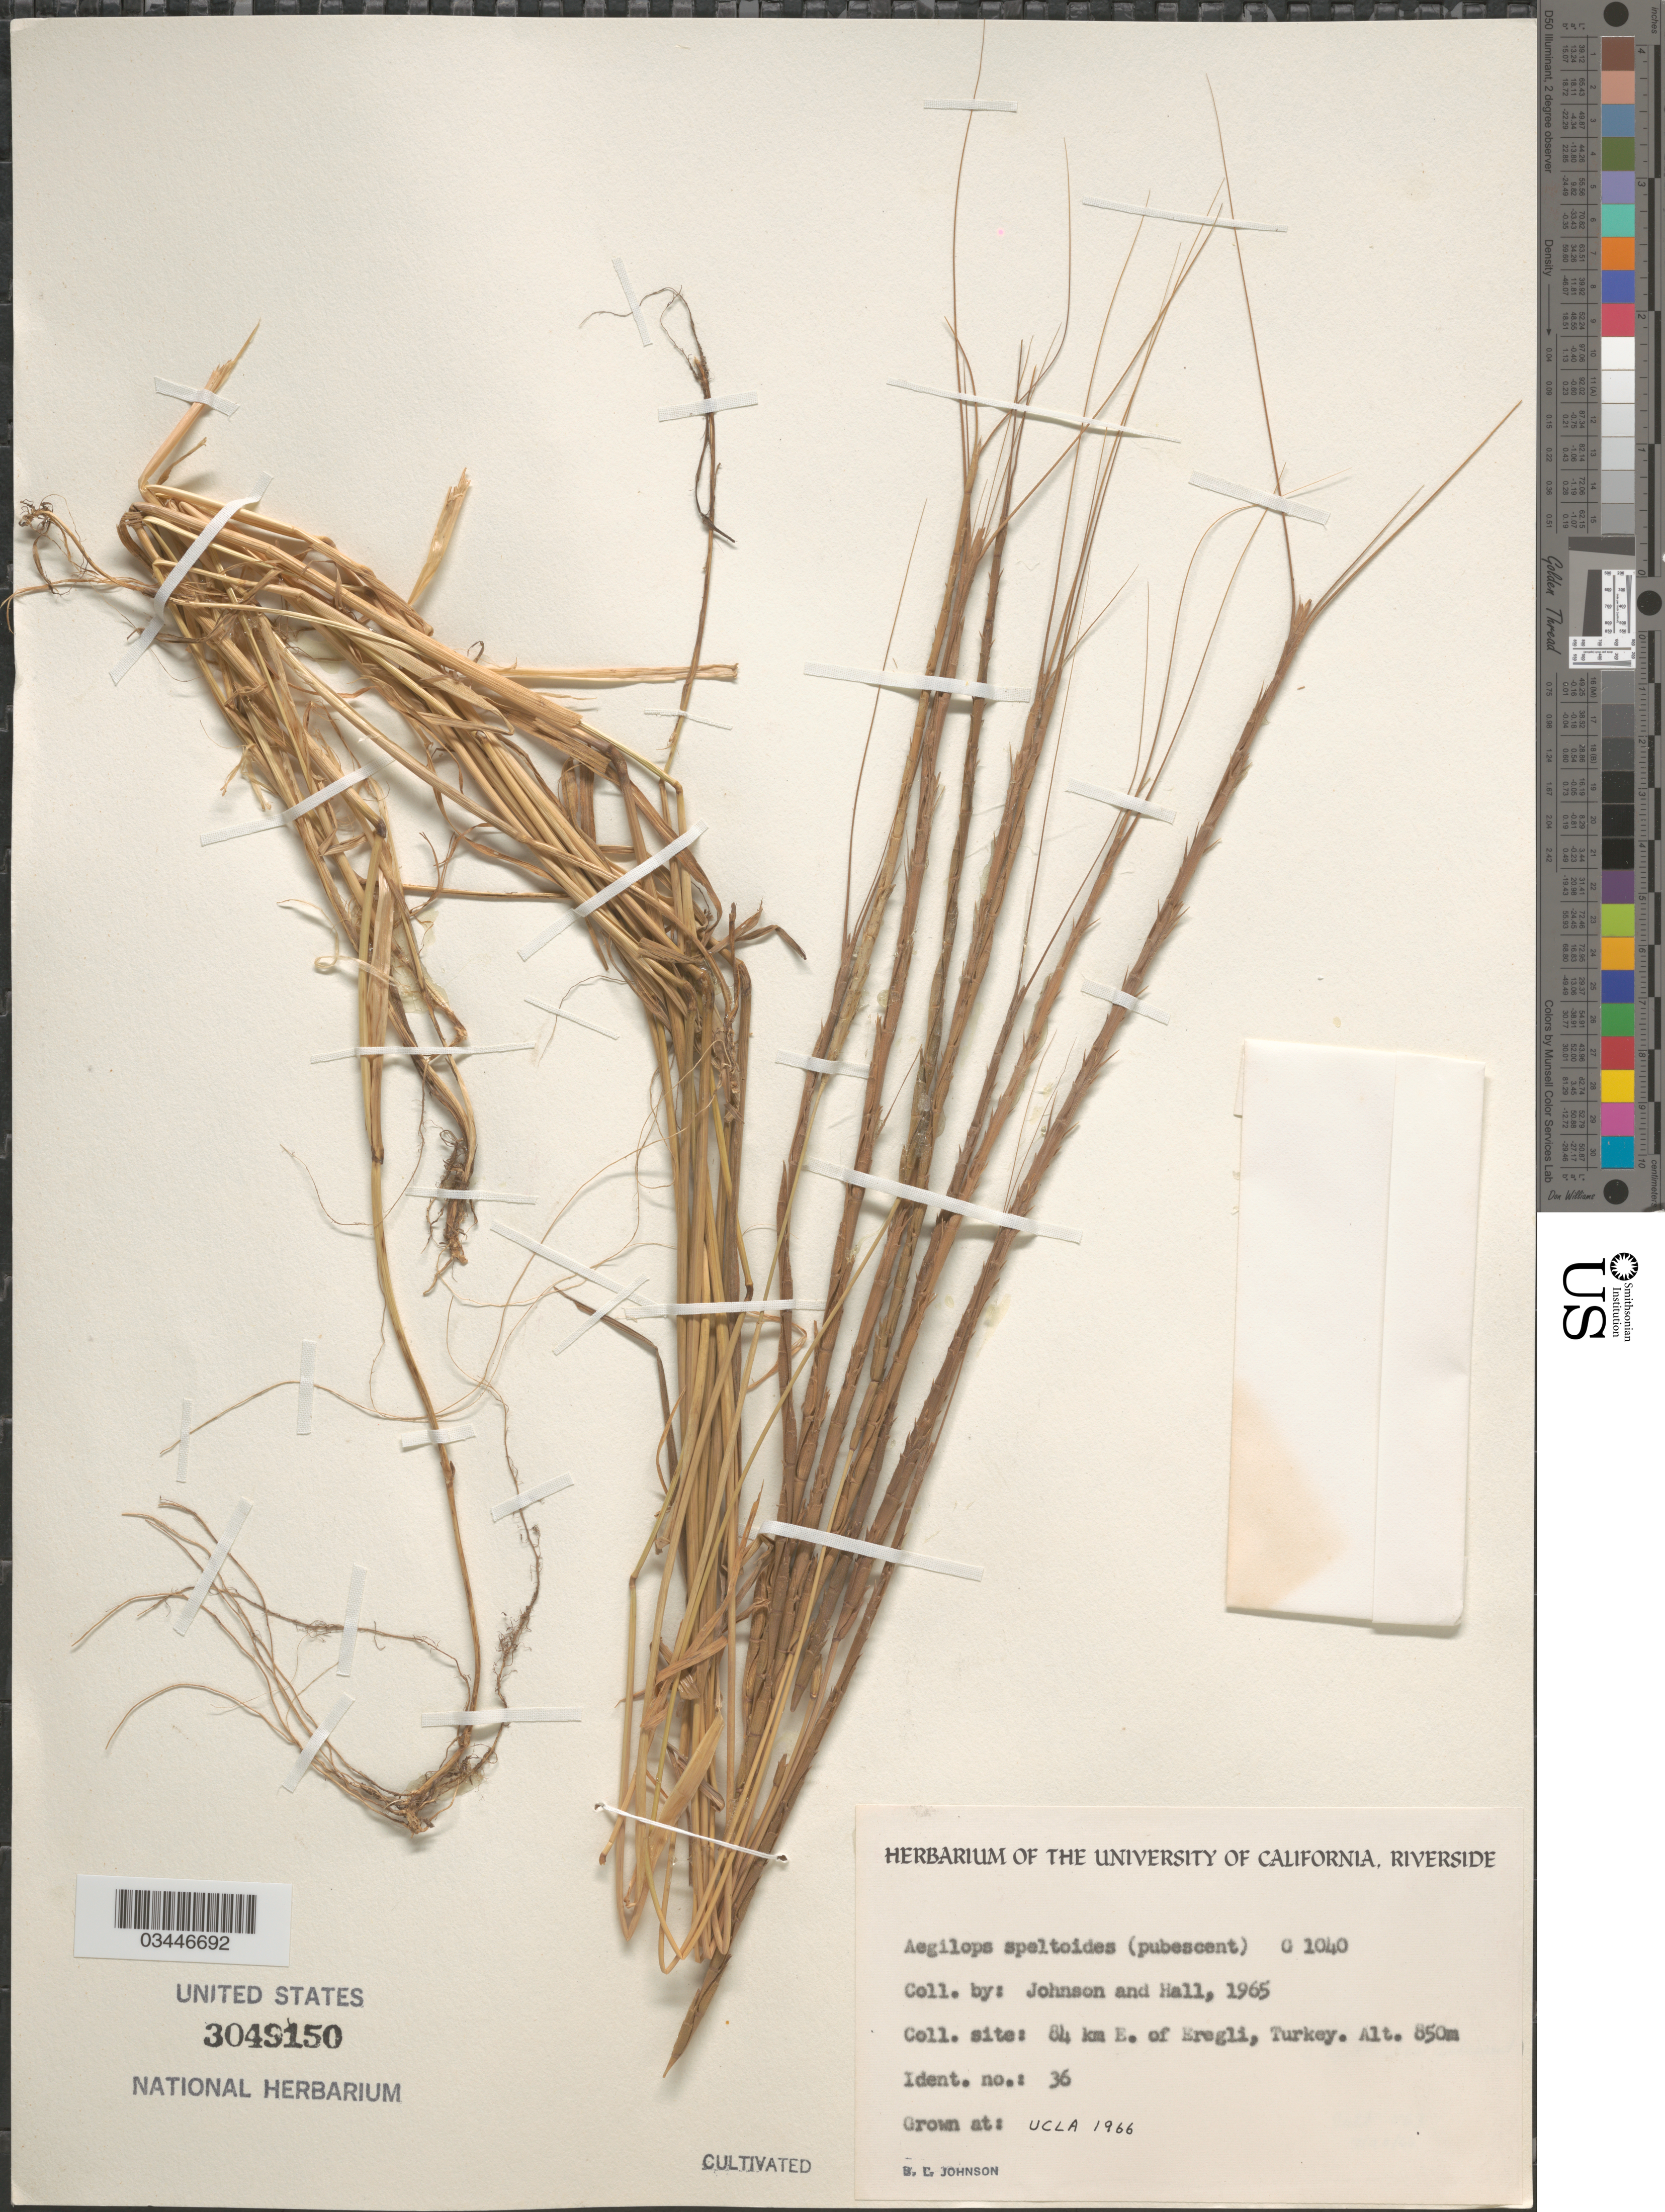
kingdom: Plantae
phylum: Tracheophyta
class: Liliopsida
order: Poales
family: Poaceae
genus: Aegilops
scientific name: Aegilops speltoides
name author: Tausch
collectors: B. Johnson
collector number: G1040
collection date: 1966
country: United States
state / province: California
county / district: Los Angeles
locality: UCLA.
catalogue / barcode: US 3049150